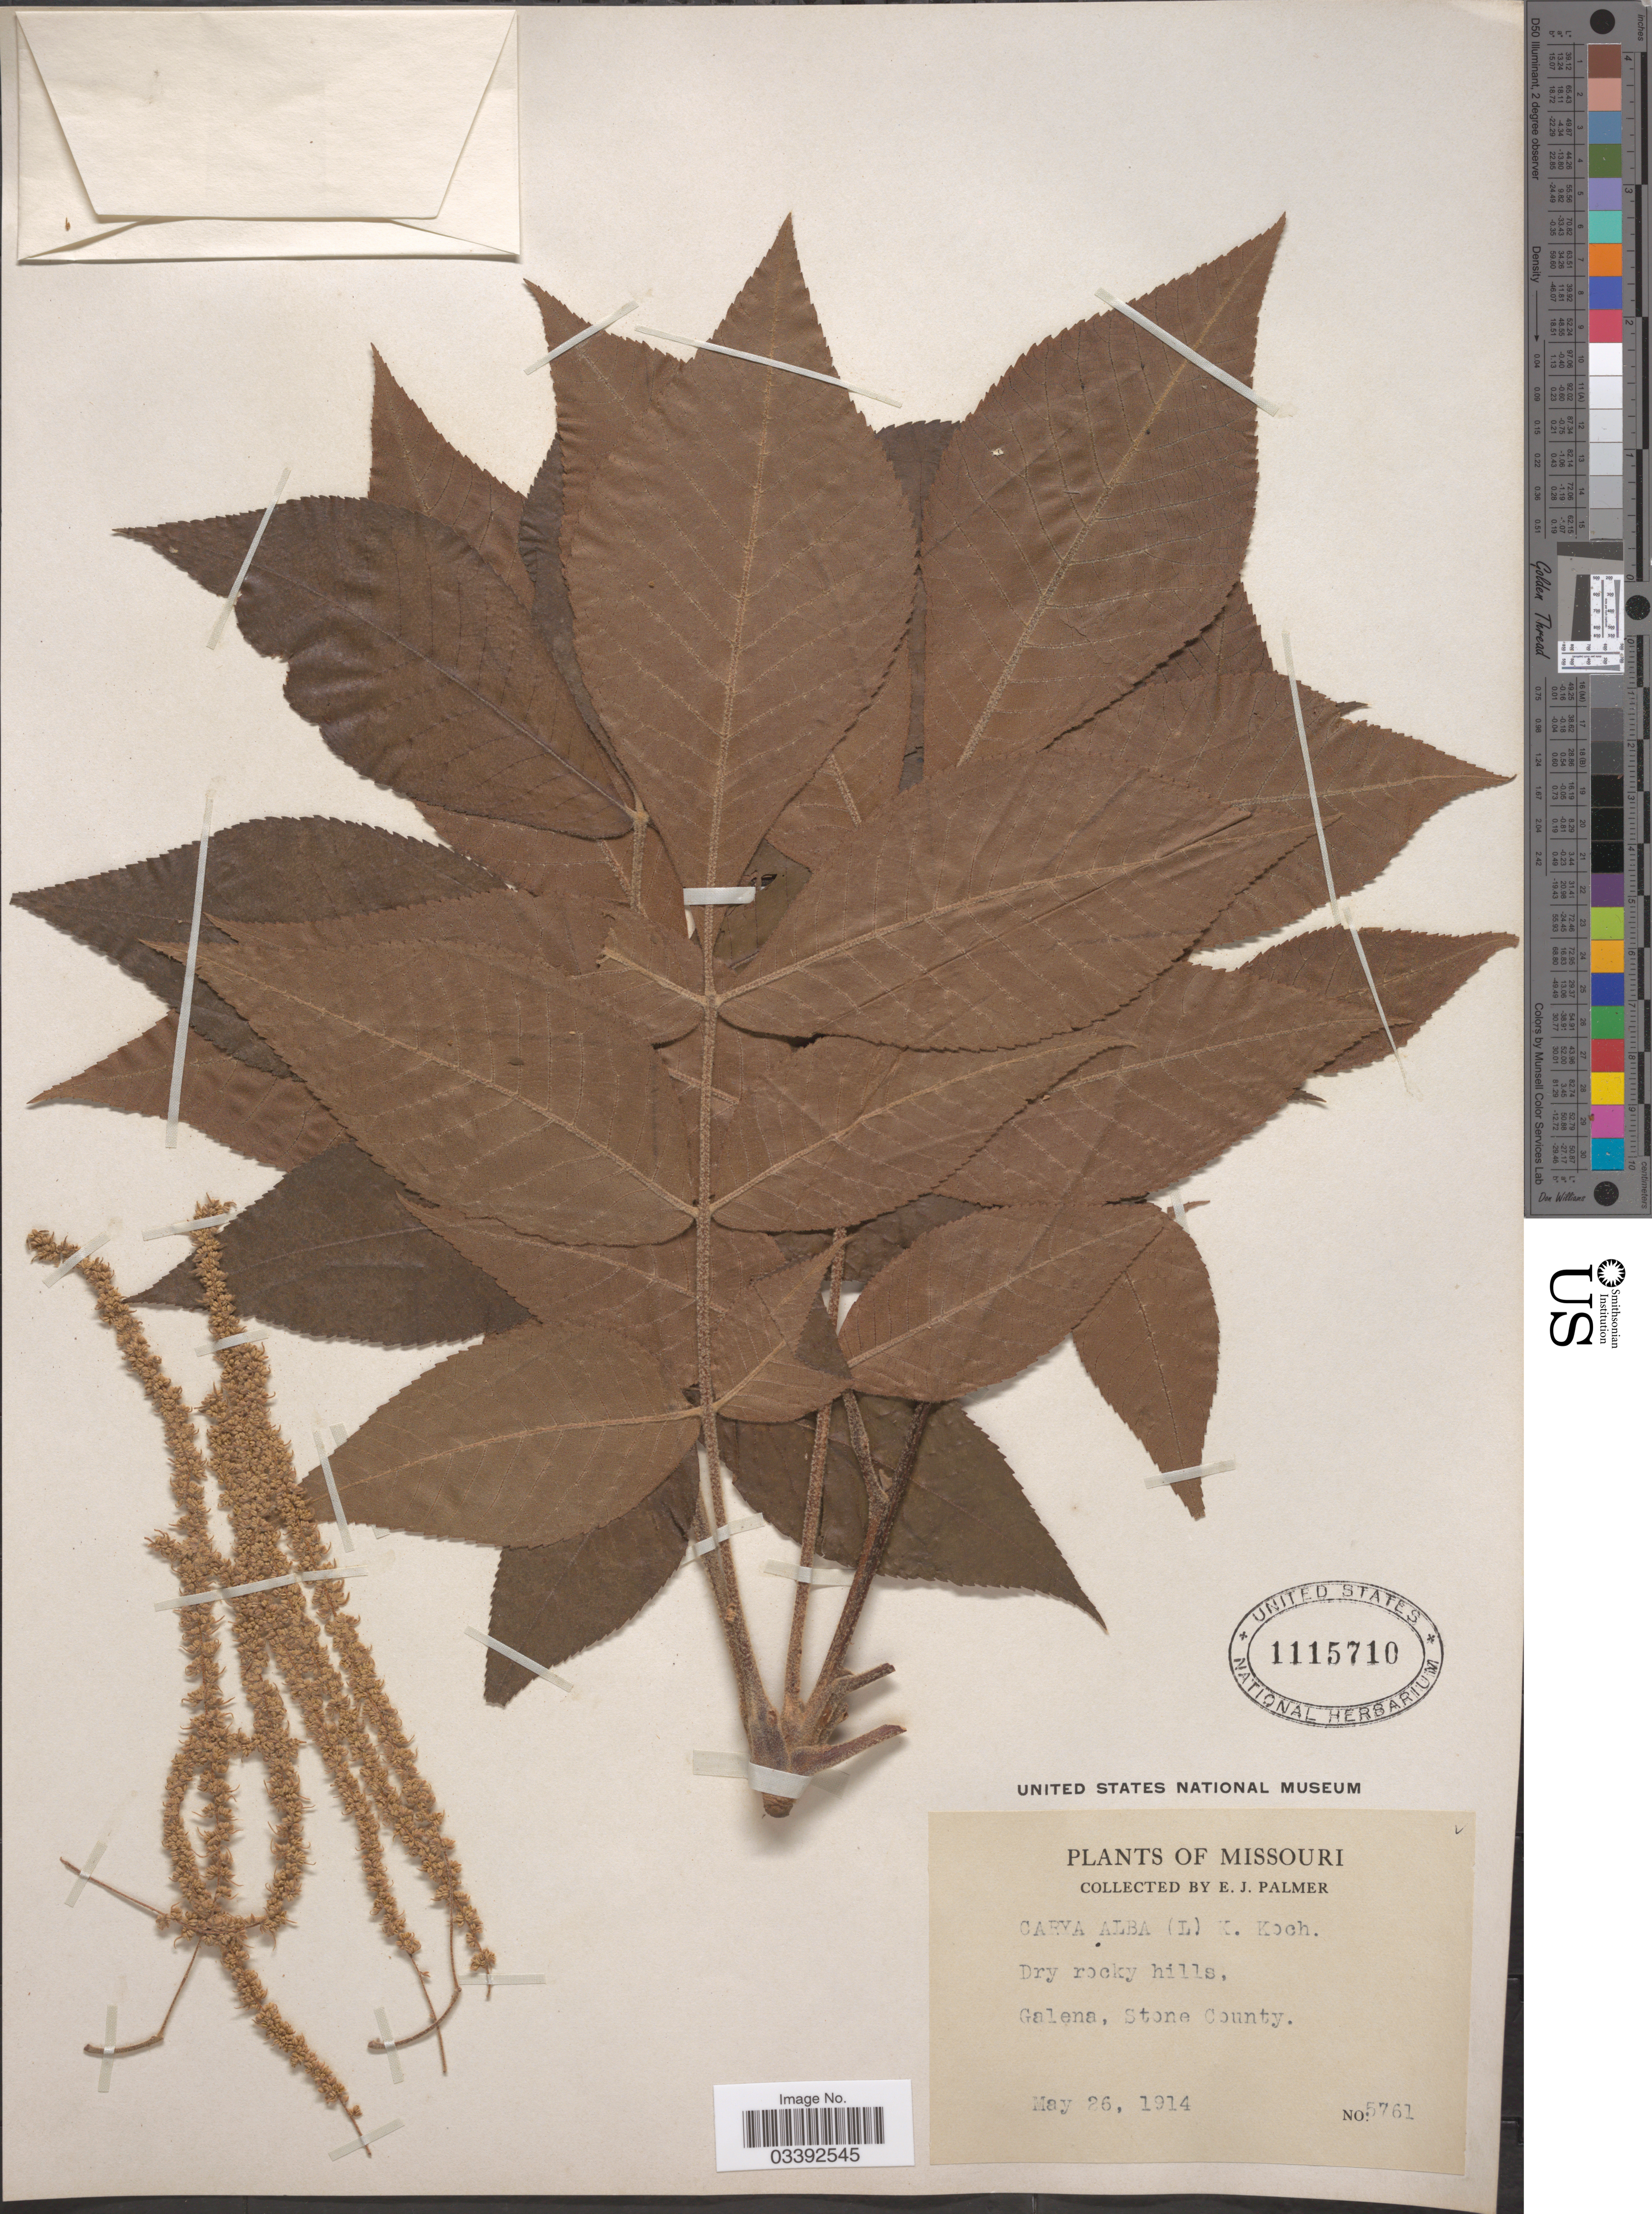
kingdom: Plantae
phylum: Tracheophyta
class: Magnoliopsida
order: Fagales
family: Juglandaceae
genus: Carya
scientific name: Carya tomentosa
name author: (Lam.) Nutt.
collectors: E. J. Palmer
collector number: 5761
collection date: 1914-05-26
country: United States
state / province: Missouri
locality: Galena, Stone County.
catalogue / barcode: US 1115710